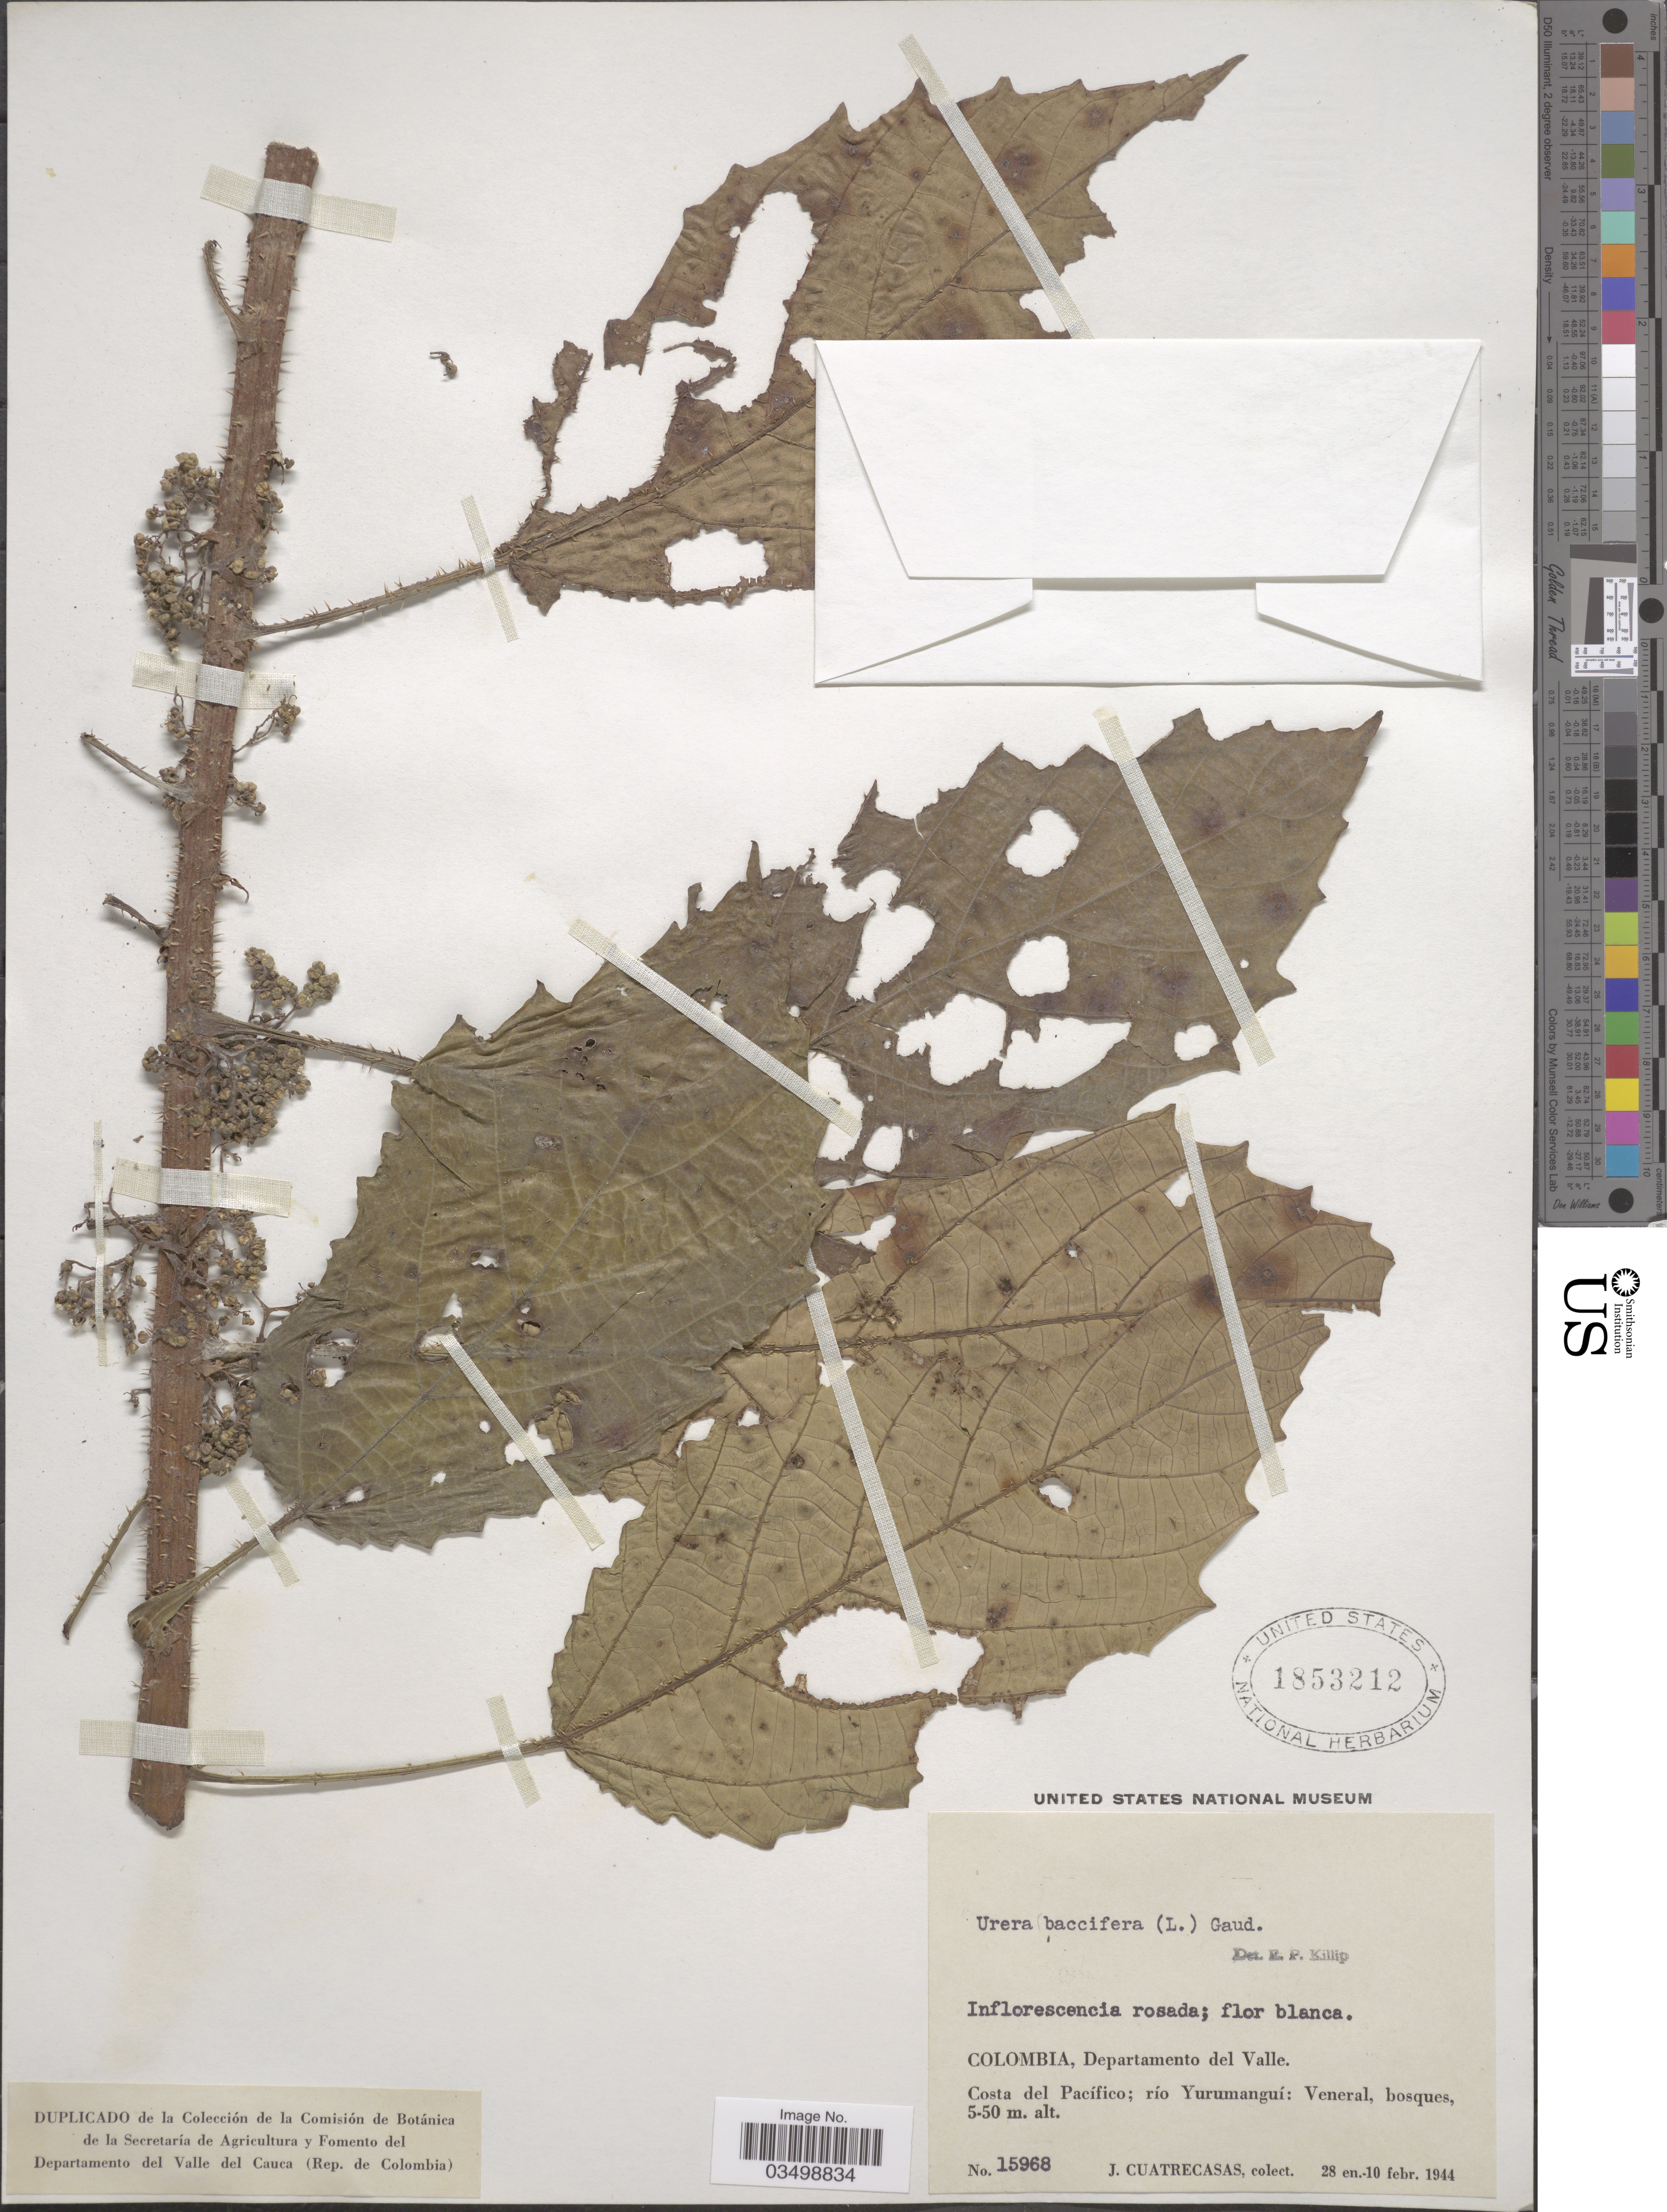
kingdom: Plantae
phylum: Tracheophyta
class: Magnoliopsida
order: Rosales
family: Urticaceae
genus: Urera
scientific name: Urera baccifera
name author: (L.) Gaudich. ex Wedd.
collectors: J. Cuatrecasas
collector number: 15968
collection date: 1944-01-28/1944-02-10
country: Colombia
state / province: Valle del Cauca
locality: Departamento del Valle. Costa del Pacífico; río Yurumanguí.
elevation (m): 5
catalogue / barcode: US 1853212